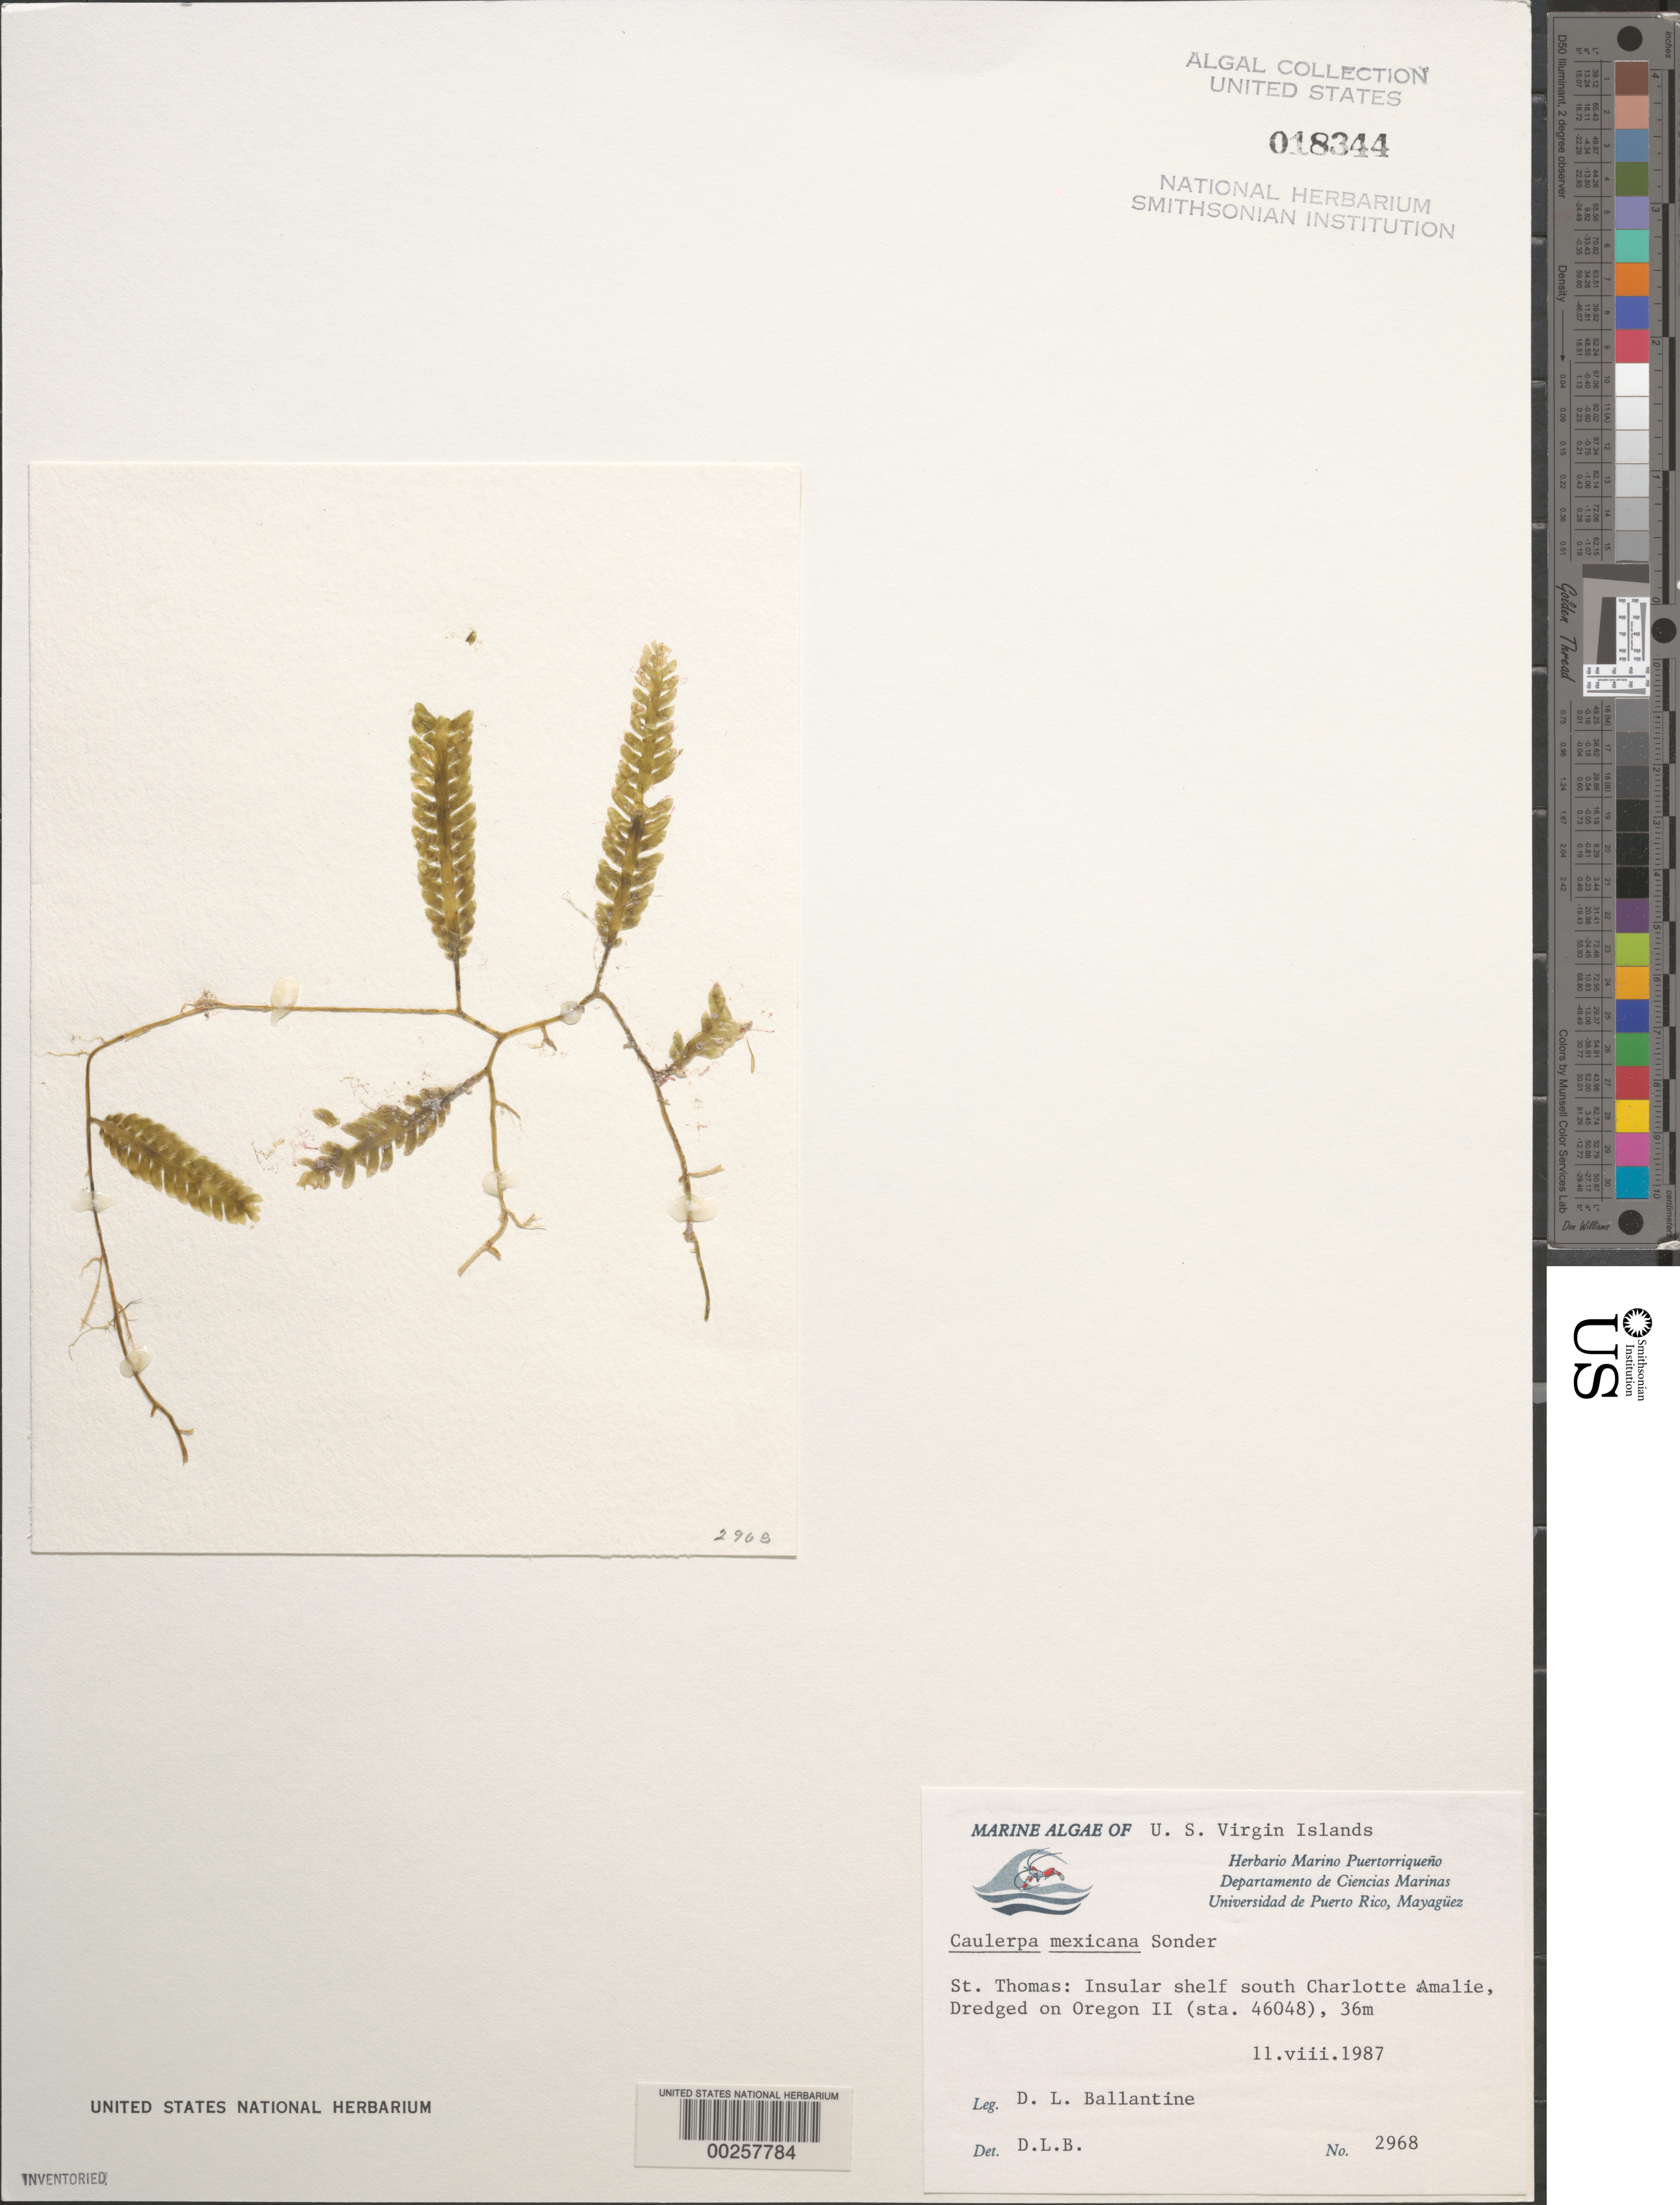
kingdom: Plantae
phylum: Chlorophyta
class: Ulvophyceae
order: Bryopsidales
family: Caulerpaceae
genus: Caulerpa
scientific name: Caulerpa mexicana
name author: Sond. ex Kütz.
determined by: Ballantine, D. L.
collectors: D.L. Ballantine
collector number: DLB 2968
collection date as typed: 11 Aug 1987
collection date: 1987-08-11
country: U.S. Virgin Islands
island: St. Thomas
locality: Charlotte Amalie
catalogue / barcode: US 18344